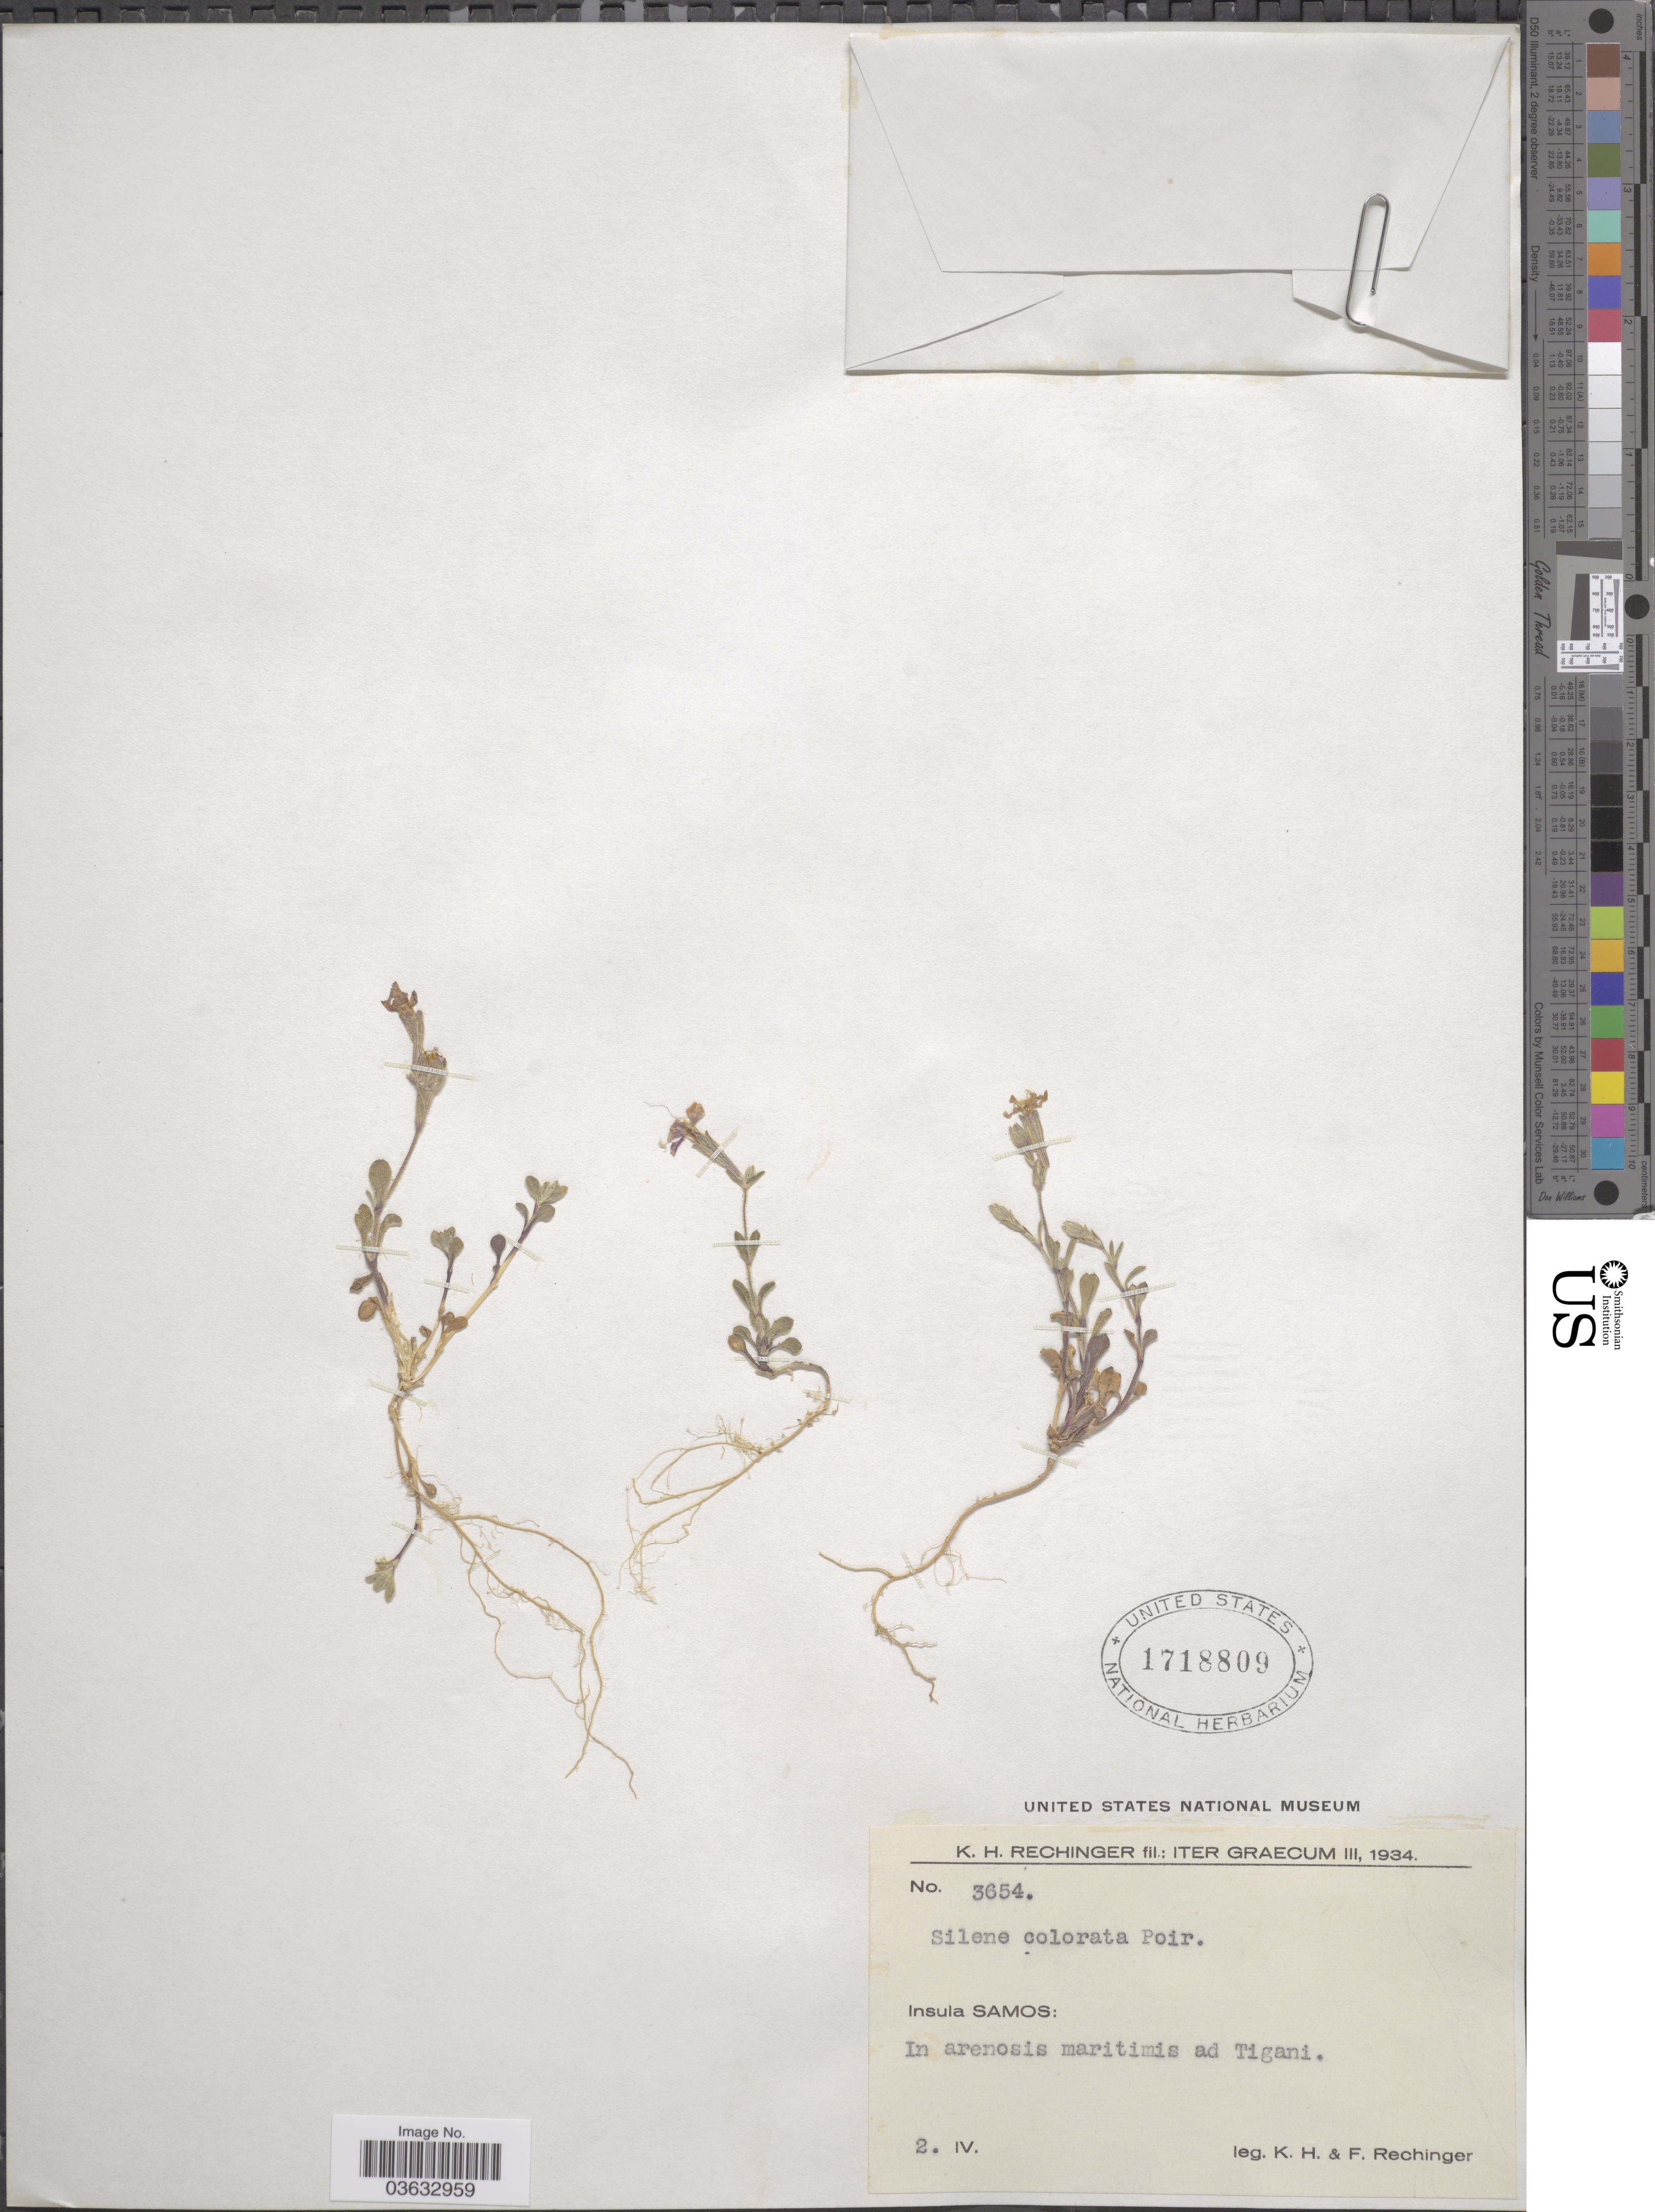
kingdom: Plantae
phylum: Tracheophyta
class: Magnoliopsida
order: Caryophyllales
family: Caryophyllaceae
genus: Silene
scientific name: Silene colorata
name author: Poir.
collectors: K. H. Rechinger & F. Rechinger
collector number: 3654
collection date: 1934-04-02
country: Greece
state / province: North Aegean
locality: Iter Græcum. Insula Samos: In arenosis maritimis ad Tigani.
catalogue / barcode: US 1718809